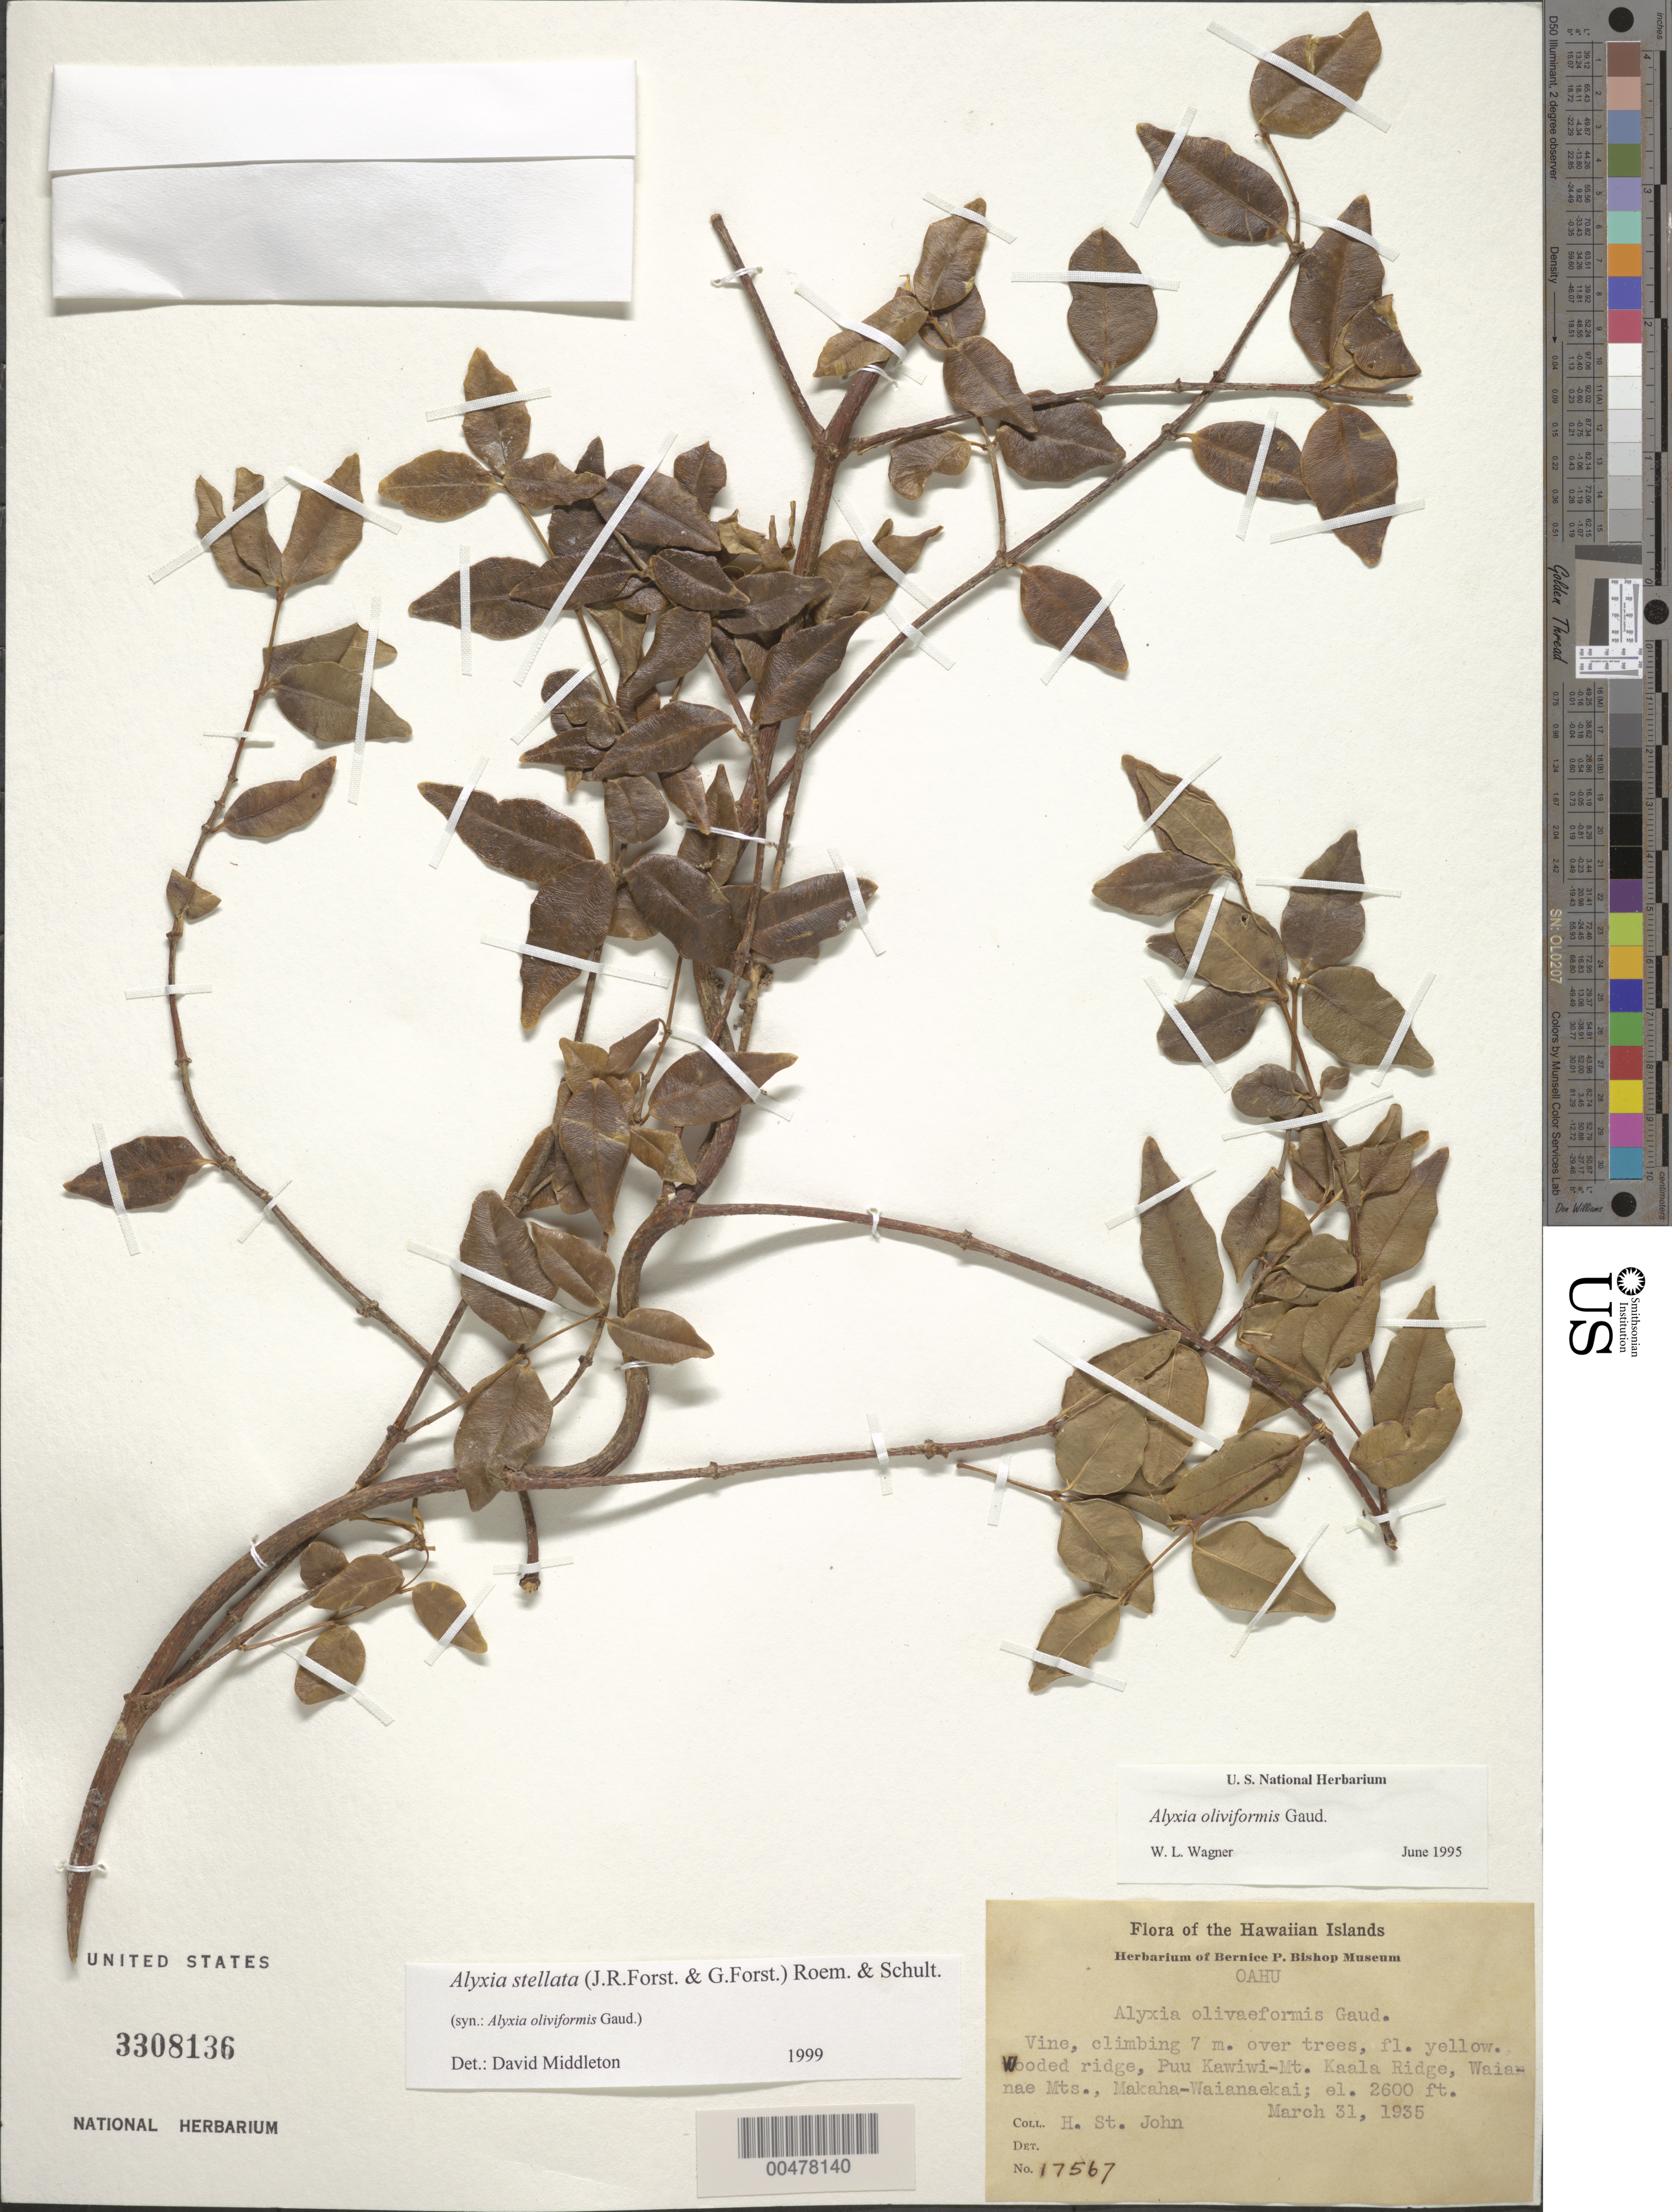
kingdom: Plantae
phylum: Tracheophyta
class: Magnoliopsida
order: Gentianales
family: Apocynaceae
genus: Alyxia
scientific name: Alyxia stellata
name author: (J.R. Forst. & G. Forst.) Roem. & Schult.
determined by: Middleton, D. J.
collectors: H. St. John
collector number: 17567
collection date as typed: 31 Mar 1935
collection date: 1935-03-31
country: United States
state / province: Hawaii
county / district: Honolulu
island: Oahu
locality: Puu Kawiwi-Mt Kaala Ridge, Waianae Mts, Makaha-Waianaekai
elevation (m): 792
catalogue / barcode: US 3308136